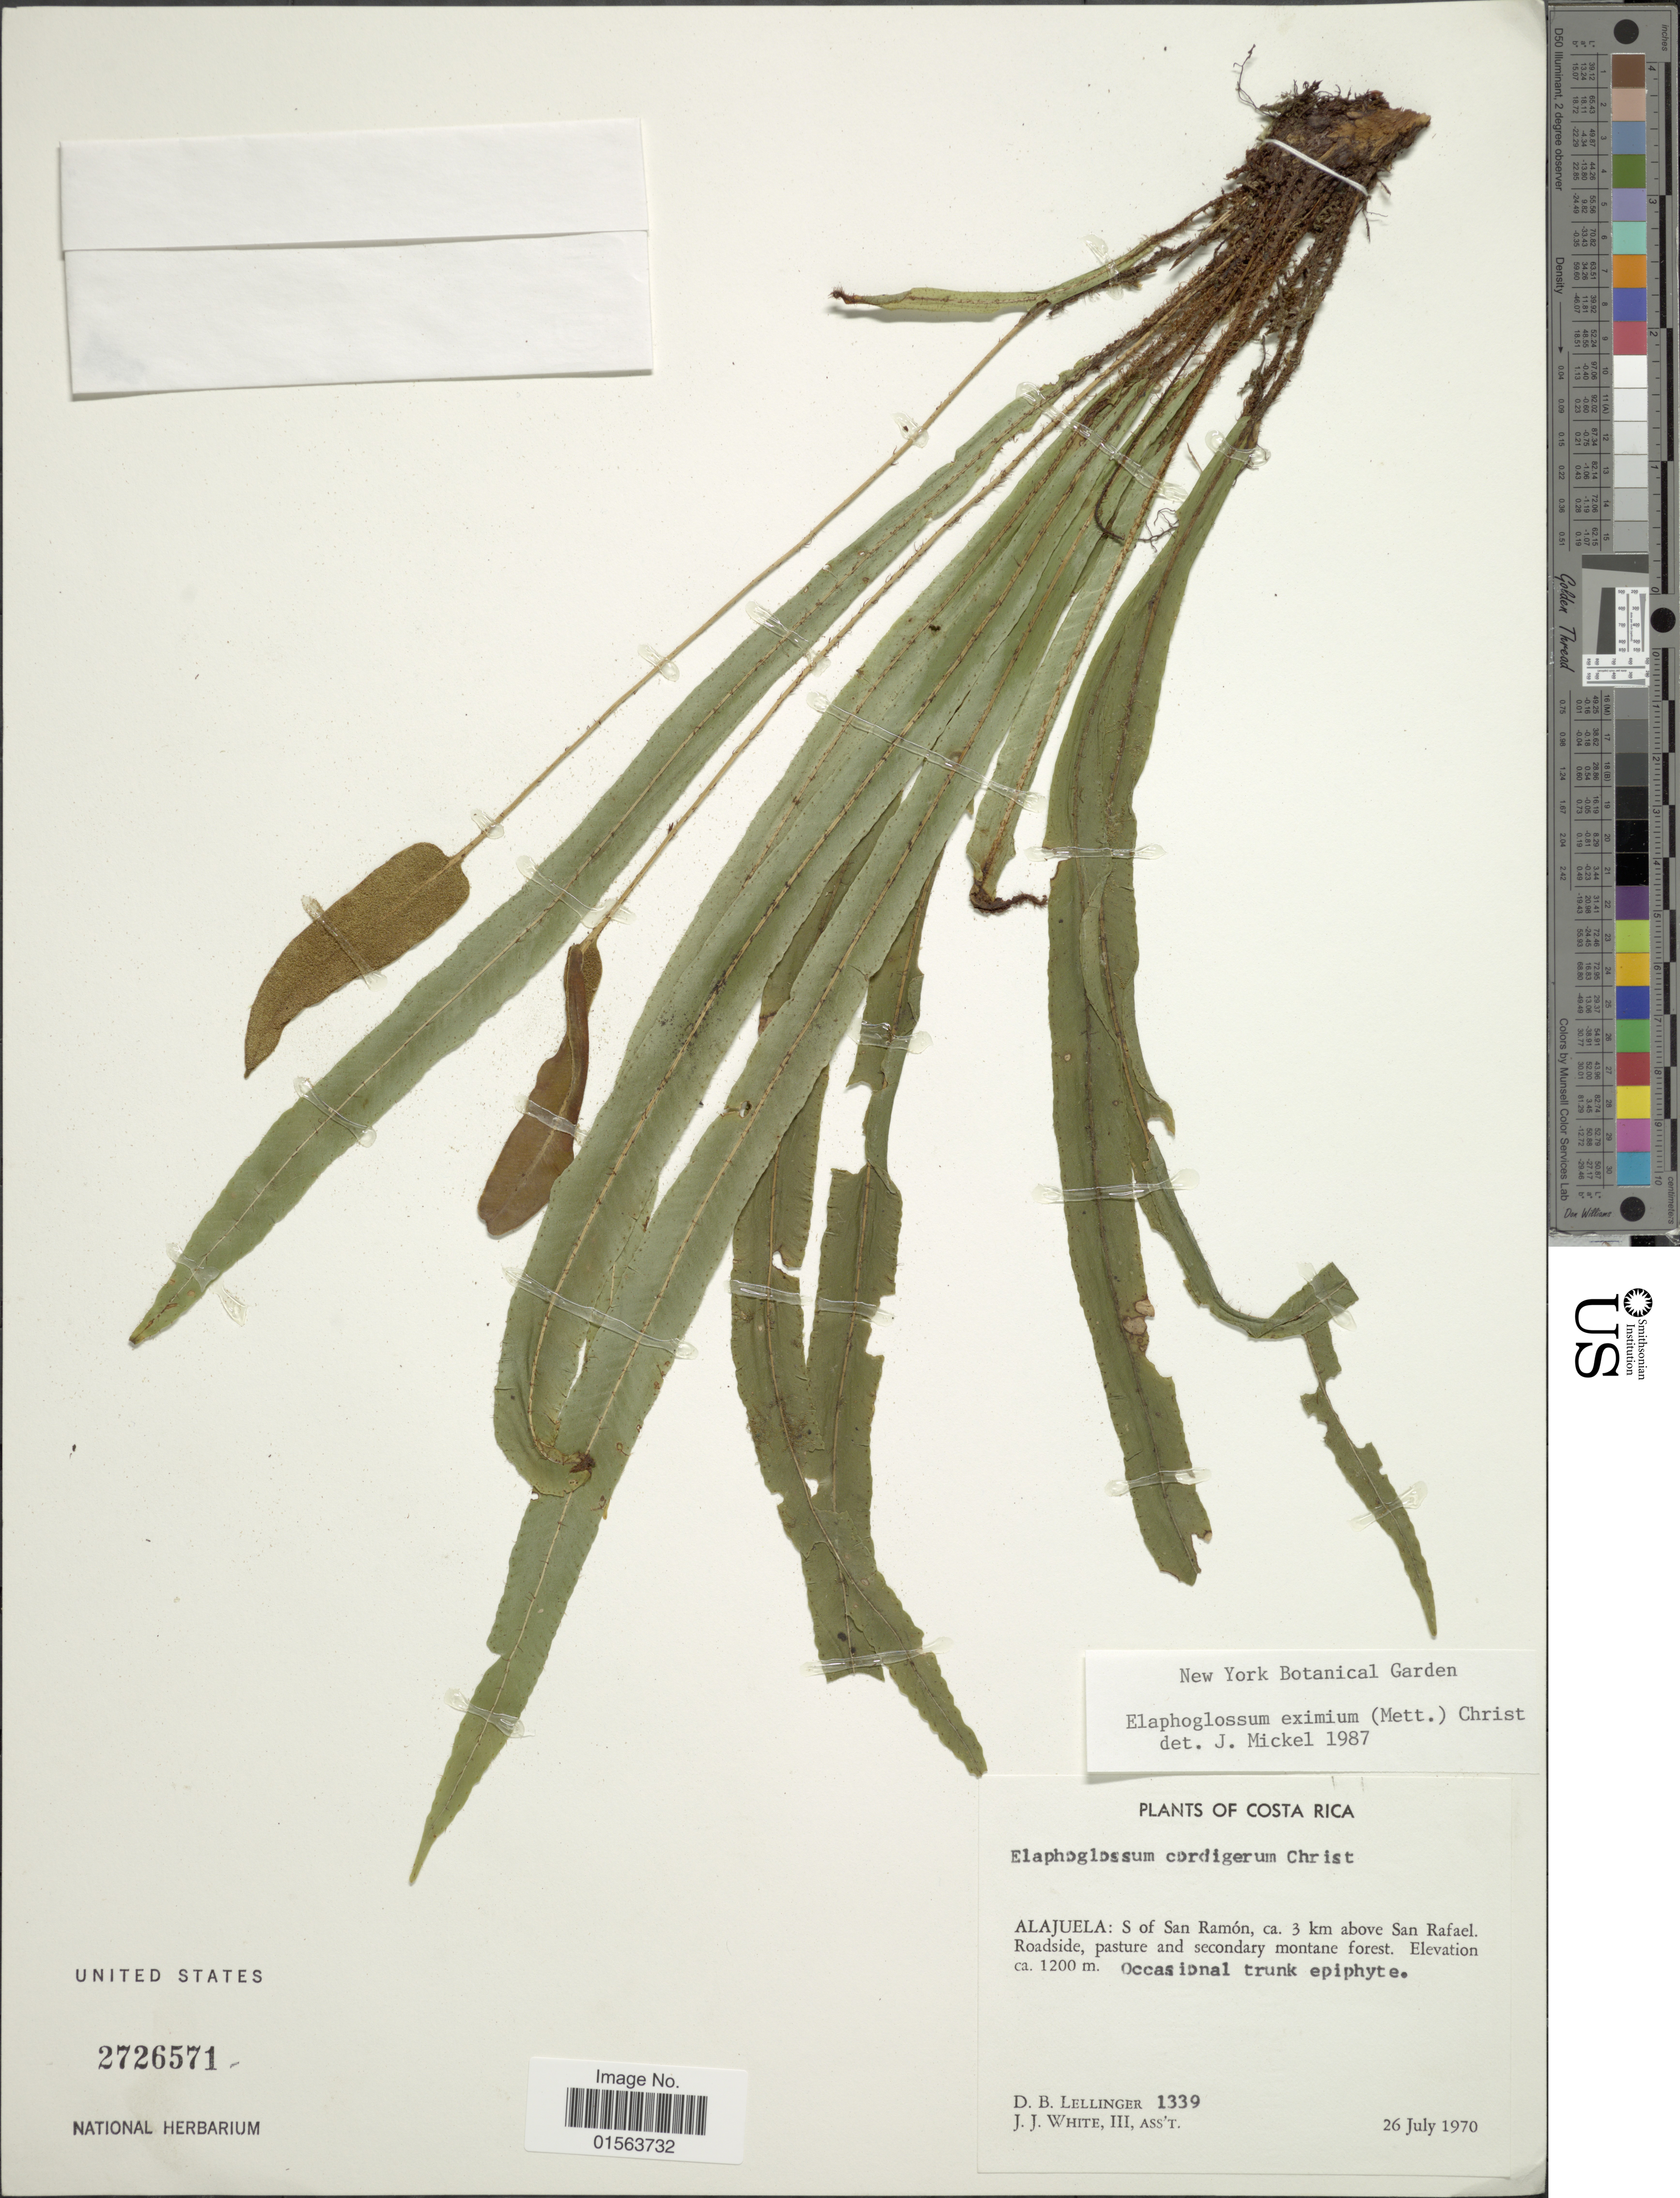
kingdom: Plantae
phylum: Tracheophyta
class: Polypodiopsida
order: Polypodiales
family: Dryopteridaceae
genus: Elaphoglossum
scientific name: Elaphoglossum eximium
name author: (Mett.) Christ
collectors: D. B. Lellinger & J. J. White III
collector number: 1339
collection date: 1970-07-26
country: Costa Rica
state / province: Alajuela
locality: Alajuela: S of San Ramon, ca 3 km above San Rafael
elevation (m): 1200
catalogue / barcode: US 2726571